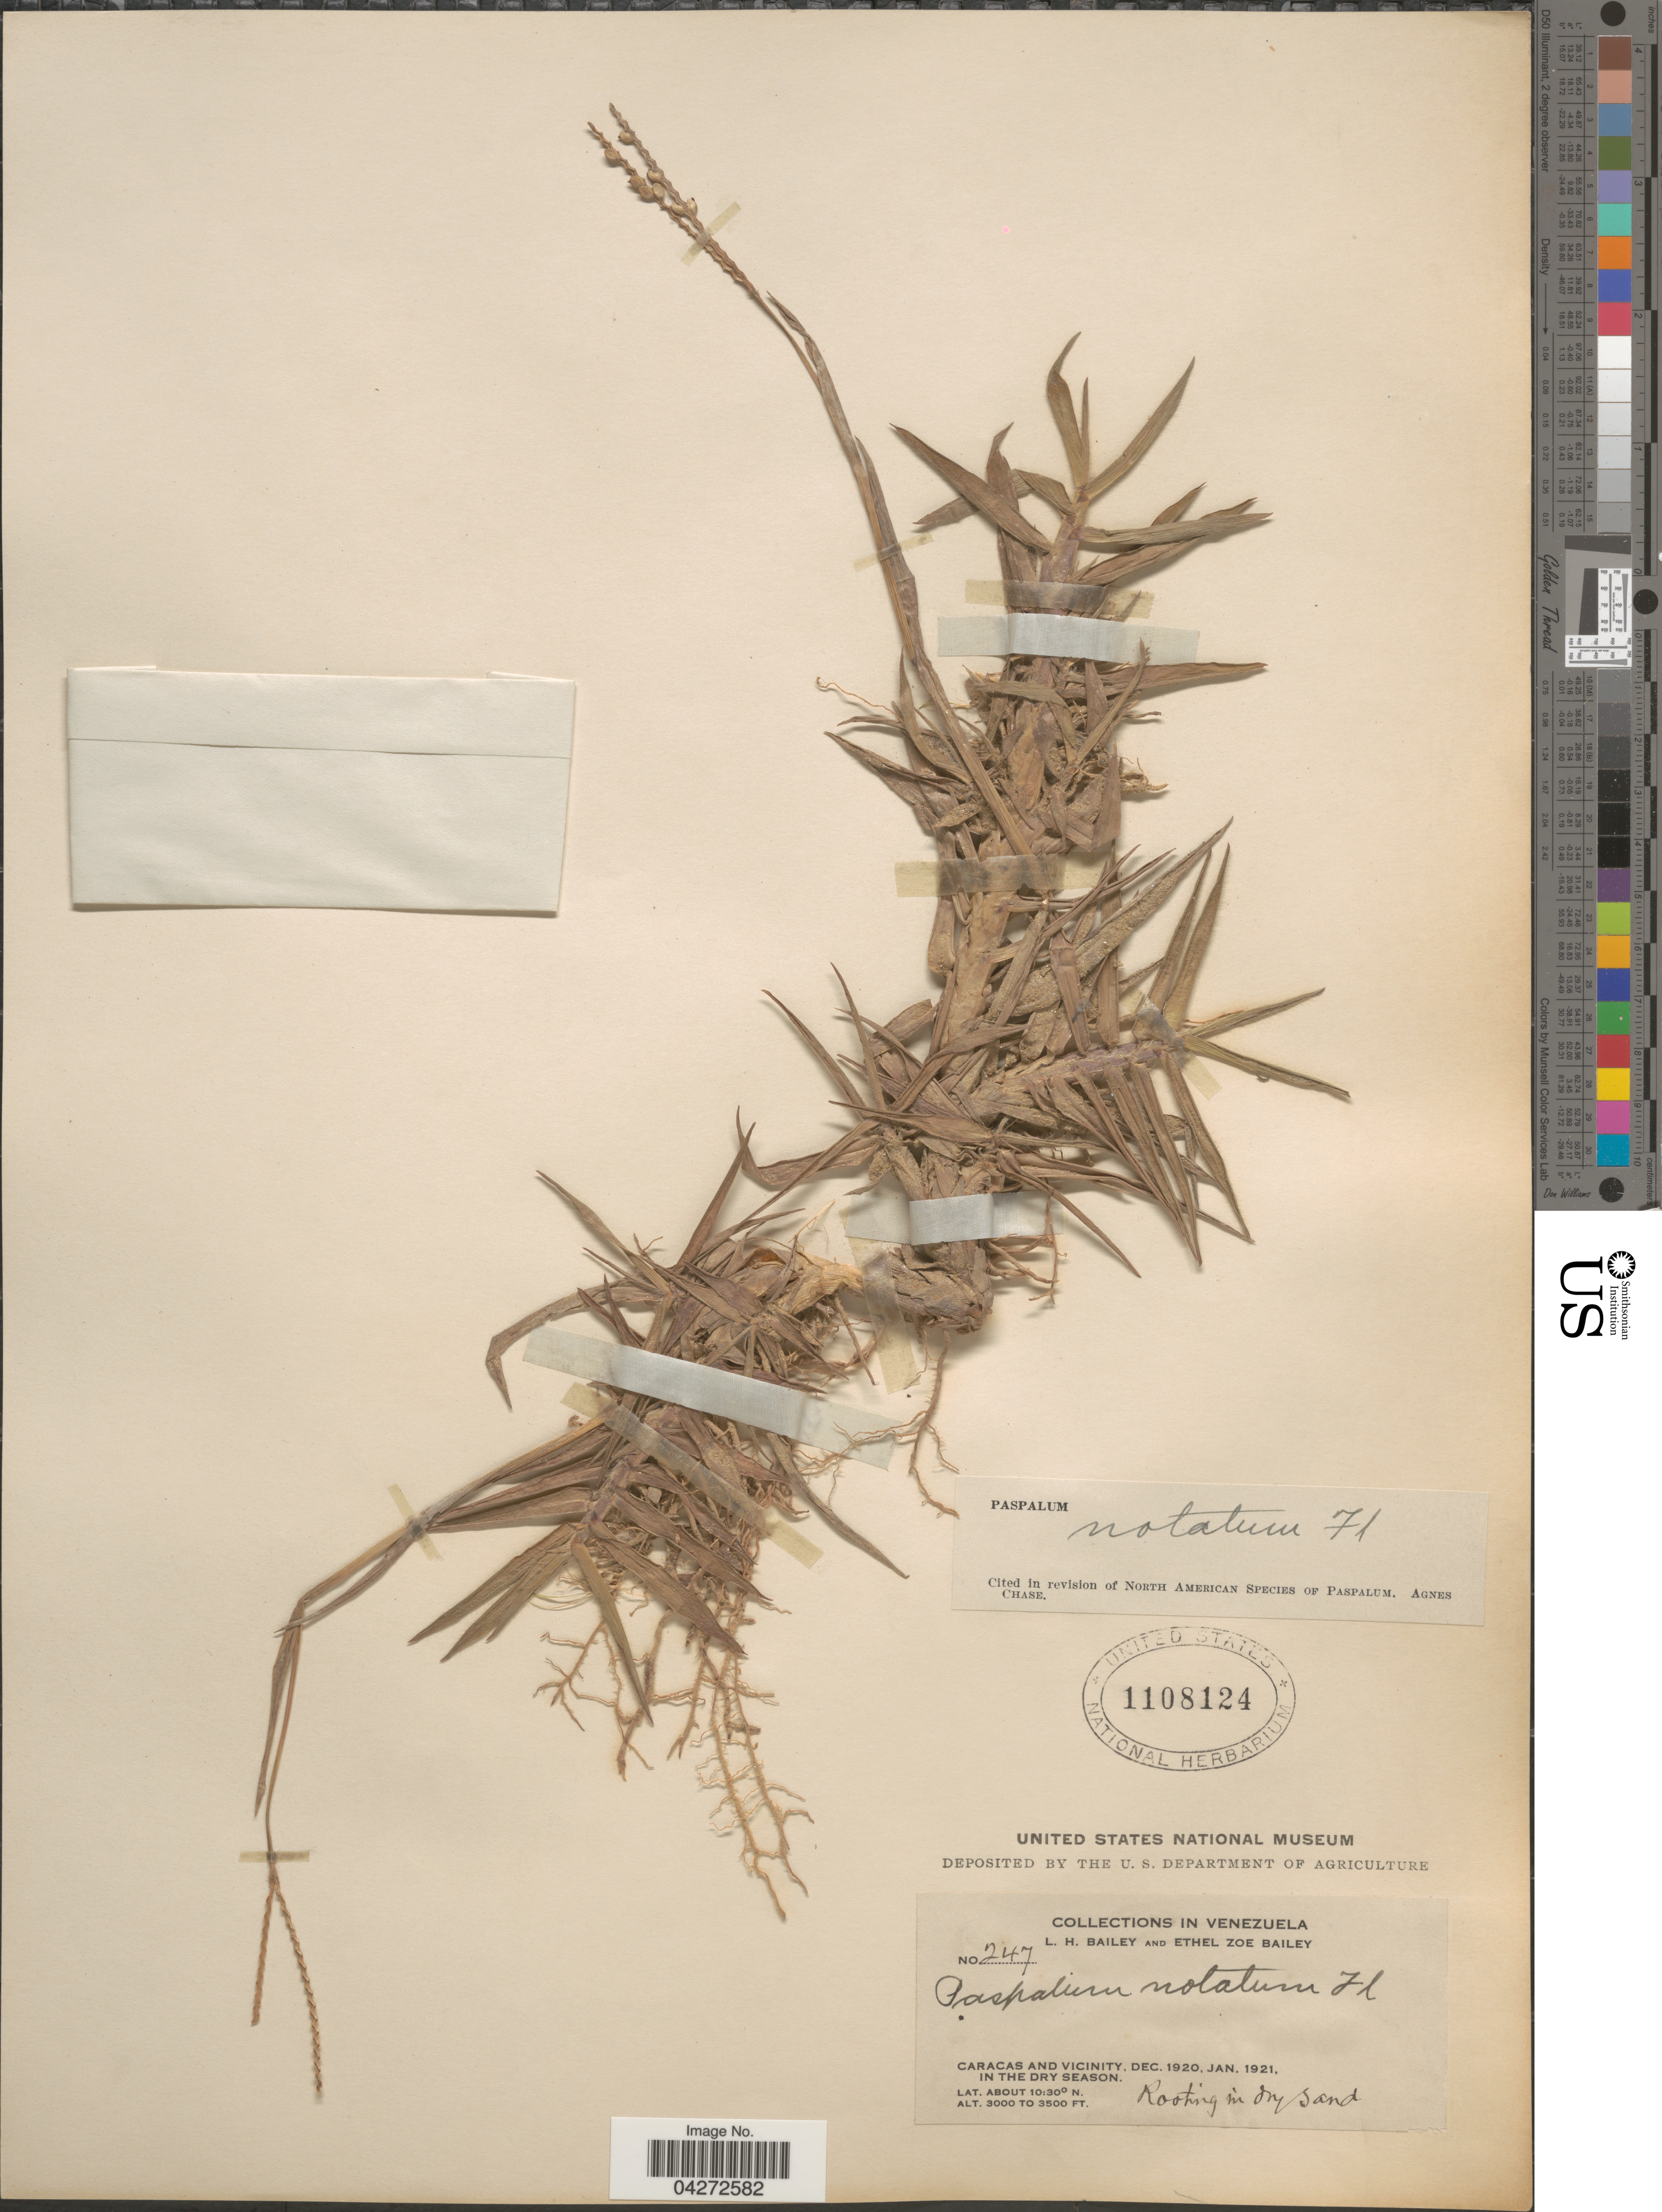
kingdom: Plantae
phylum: Tracheophyta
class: Liliopsida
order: Poales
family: Poaceae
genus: Paspalum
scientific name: Paspalum notatum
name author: Flüggé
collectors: L. H. Bailey & E. Z. Bailey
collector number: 247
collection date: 1920-12/1921-01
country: Venezuela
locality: Caracas and Vicinity.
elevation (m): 914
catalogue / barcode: US 1108124